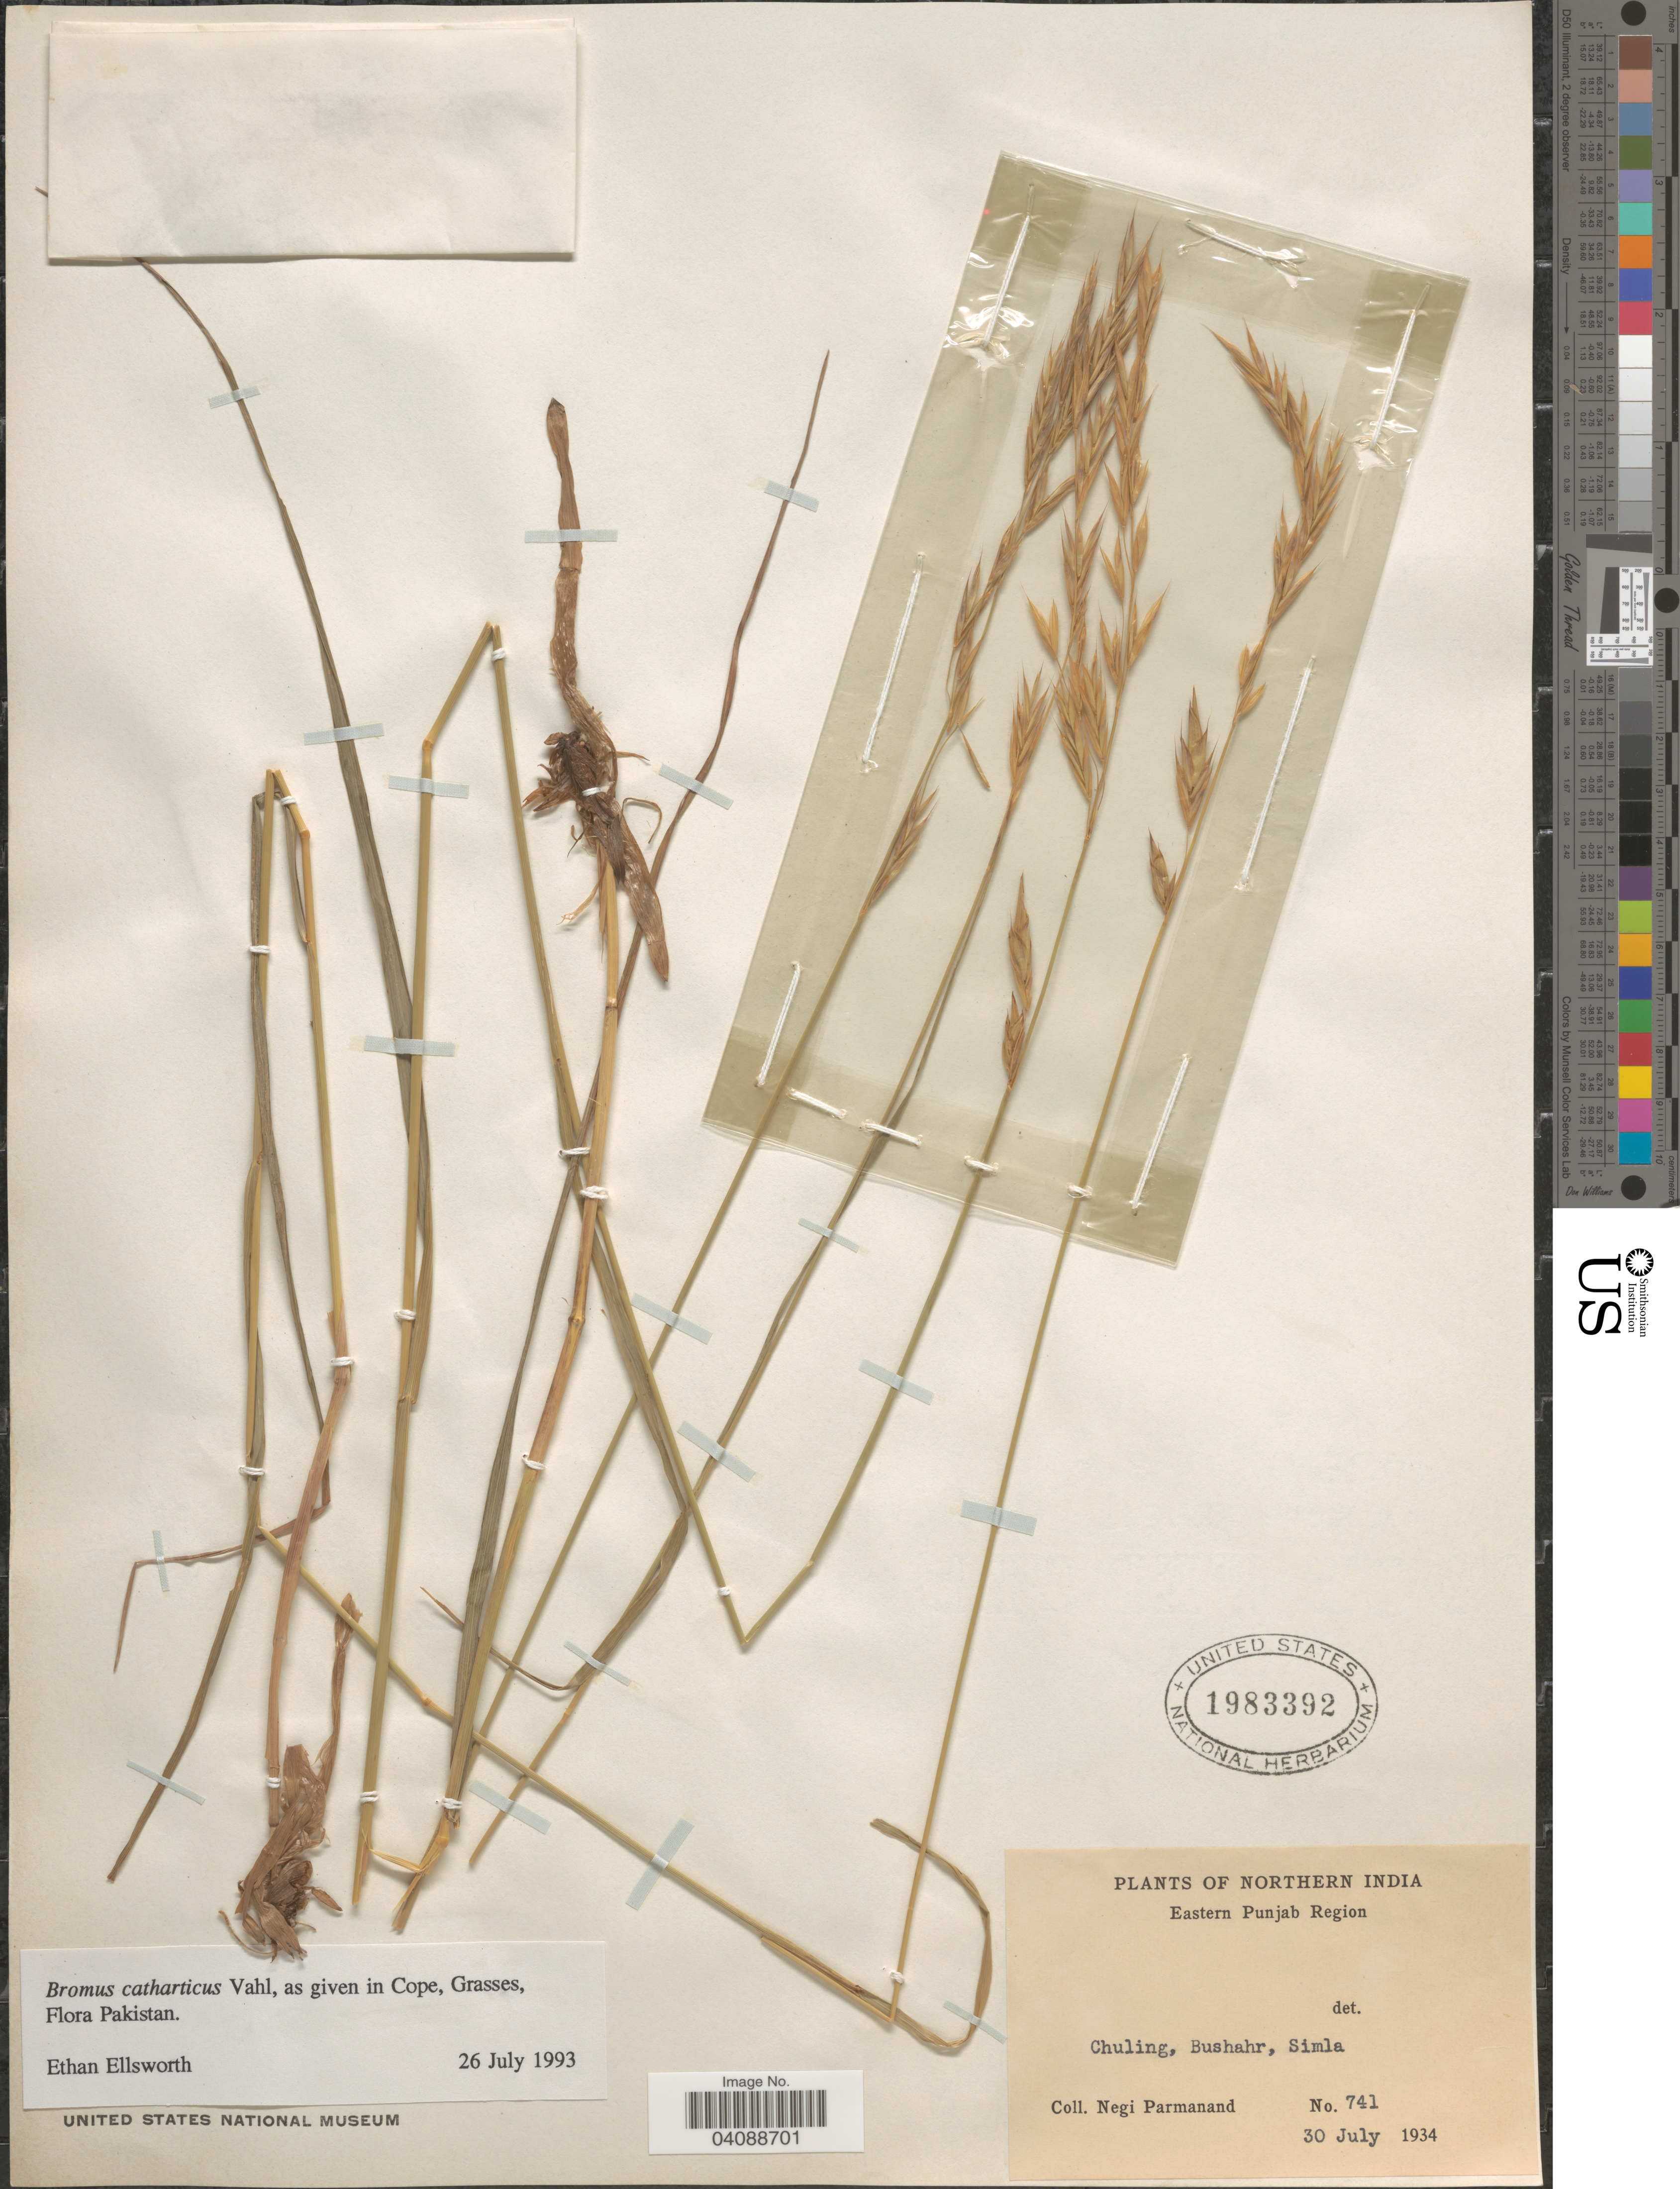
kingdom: Plantae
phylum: Tracheophyta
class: Liliopsida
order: Poales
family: Poaceae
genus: Bromus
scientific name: Bromus catharticus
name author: Vahl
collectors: N. Parmanand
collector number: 741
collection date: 1934-07-30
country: India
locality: Northern India. Eastern Punjab Region. Chuling, Bushahr, Simla.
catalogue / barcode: US 1983392